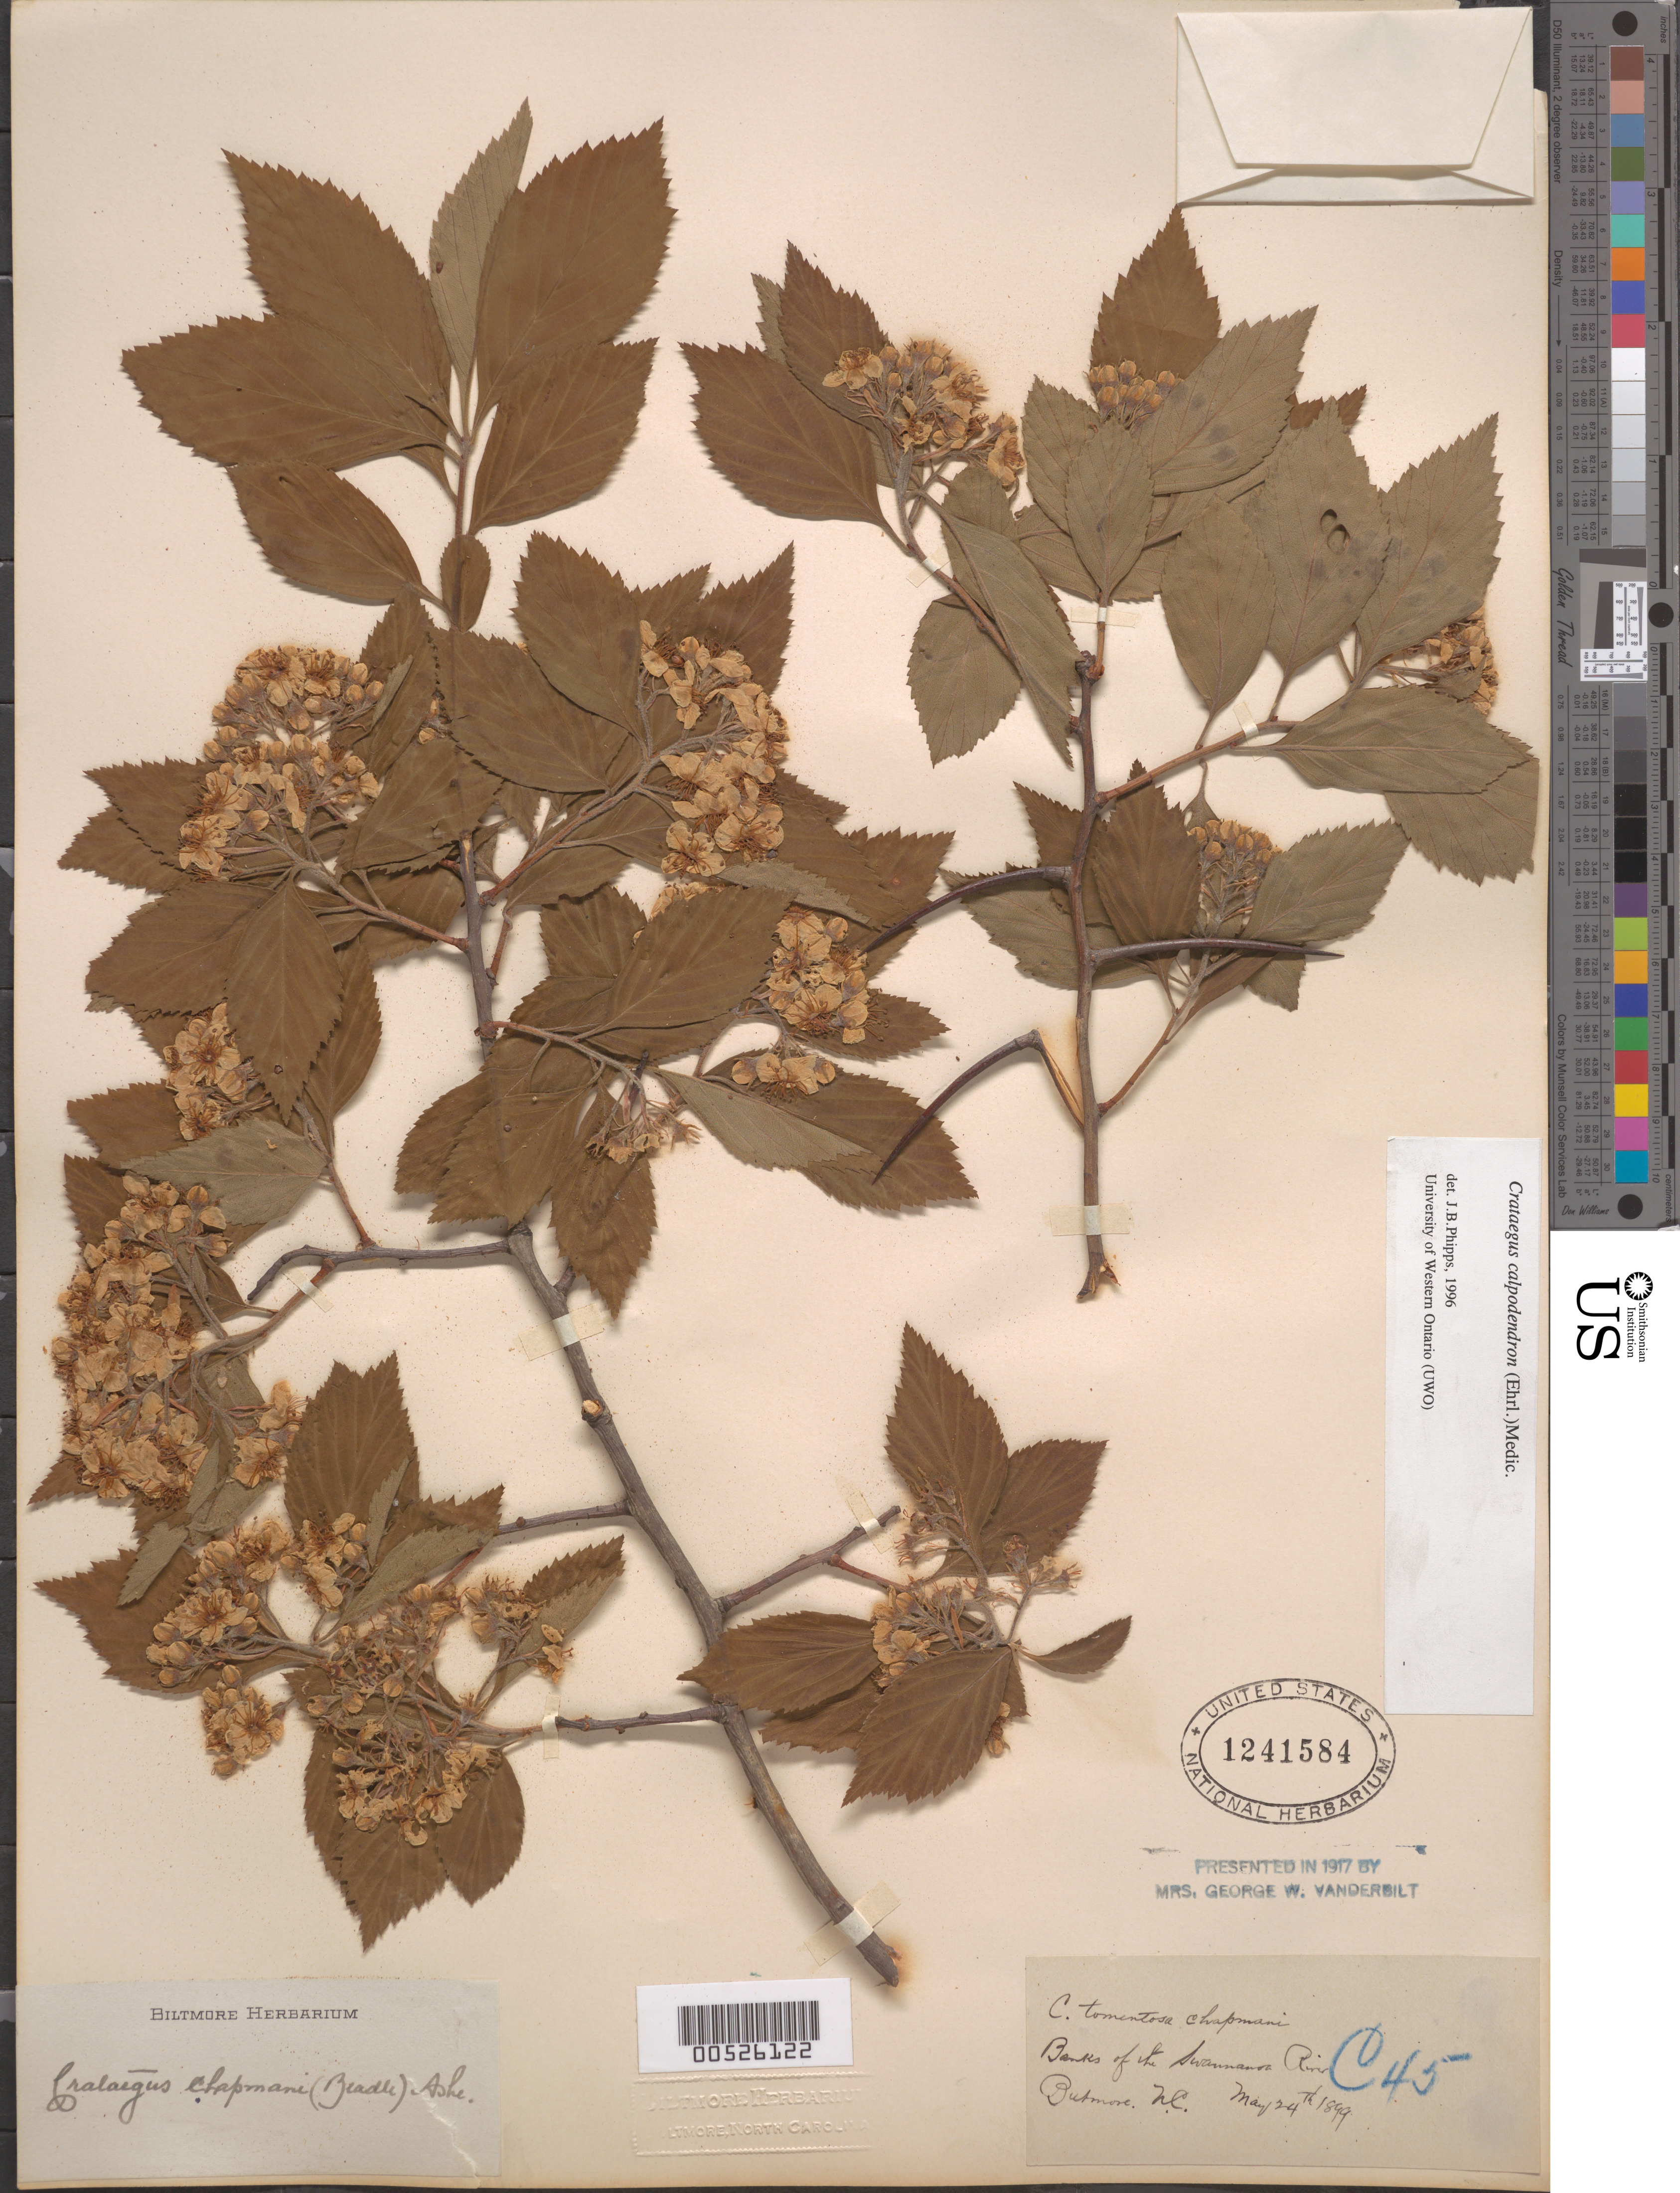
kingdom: Plantae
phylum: Tracheophyta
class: Magnoliopsida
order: Rosales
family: Rosaceae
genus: Crataegus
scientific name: Crataegus calpodendron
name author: (Ehrh.) Medik.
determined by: Phipps, James B., (UWO), University of Western Ontario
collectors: ex herb. Biltmore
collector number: C45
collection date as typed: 24 May 1899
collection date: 1899-05-24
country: United States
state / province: North Carolina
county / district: Buncombe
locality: Swannanoa River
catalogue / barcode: US 1241584